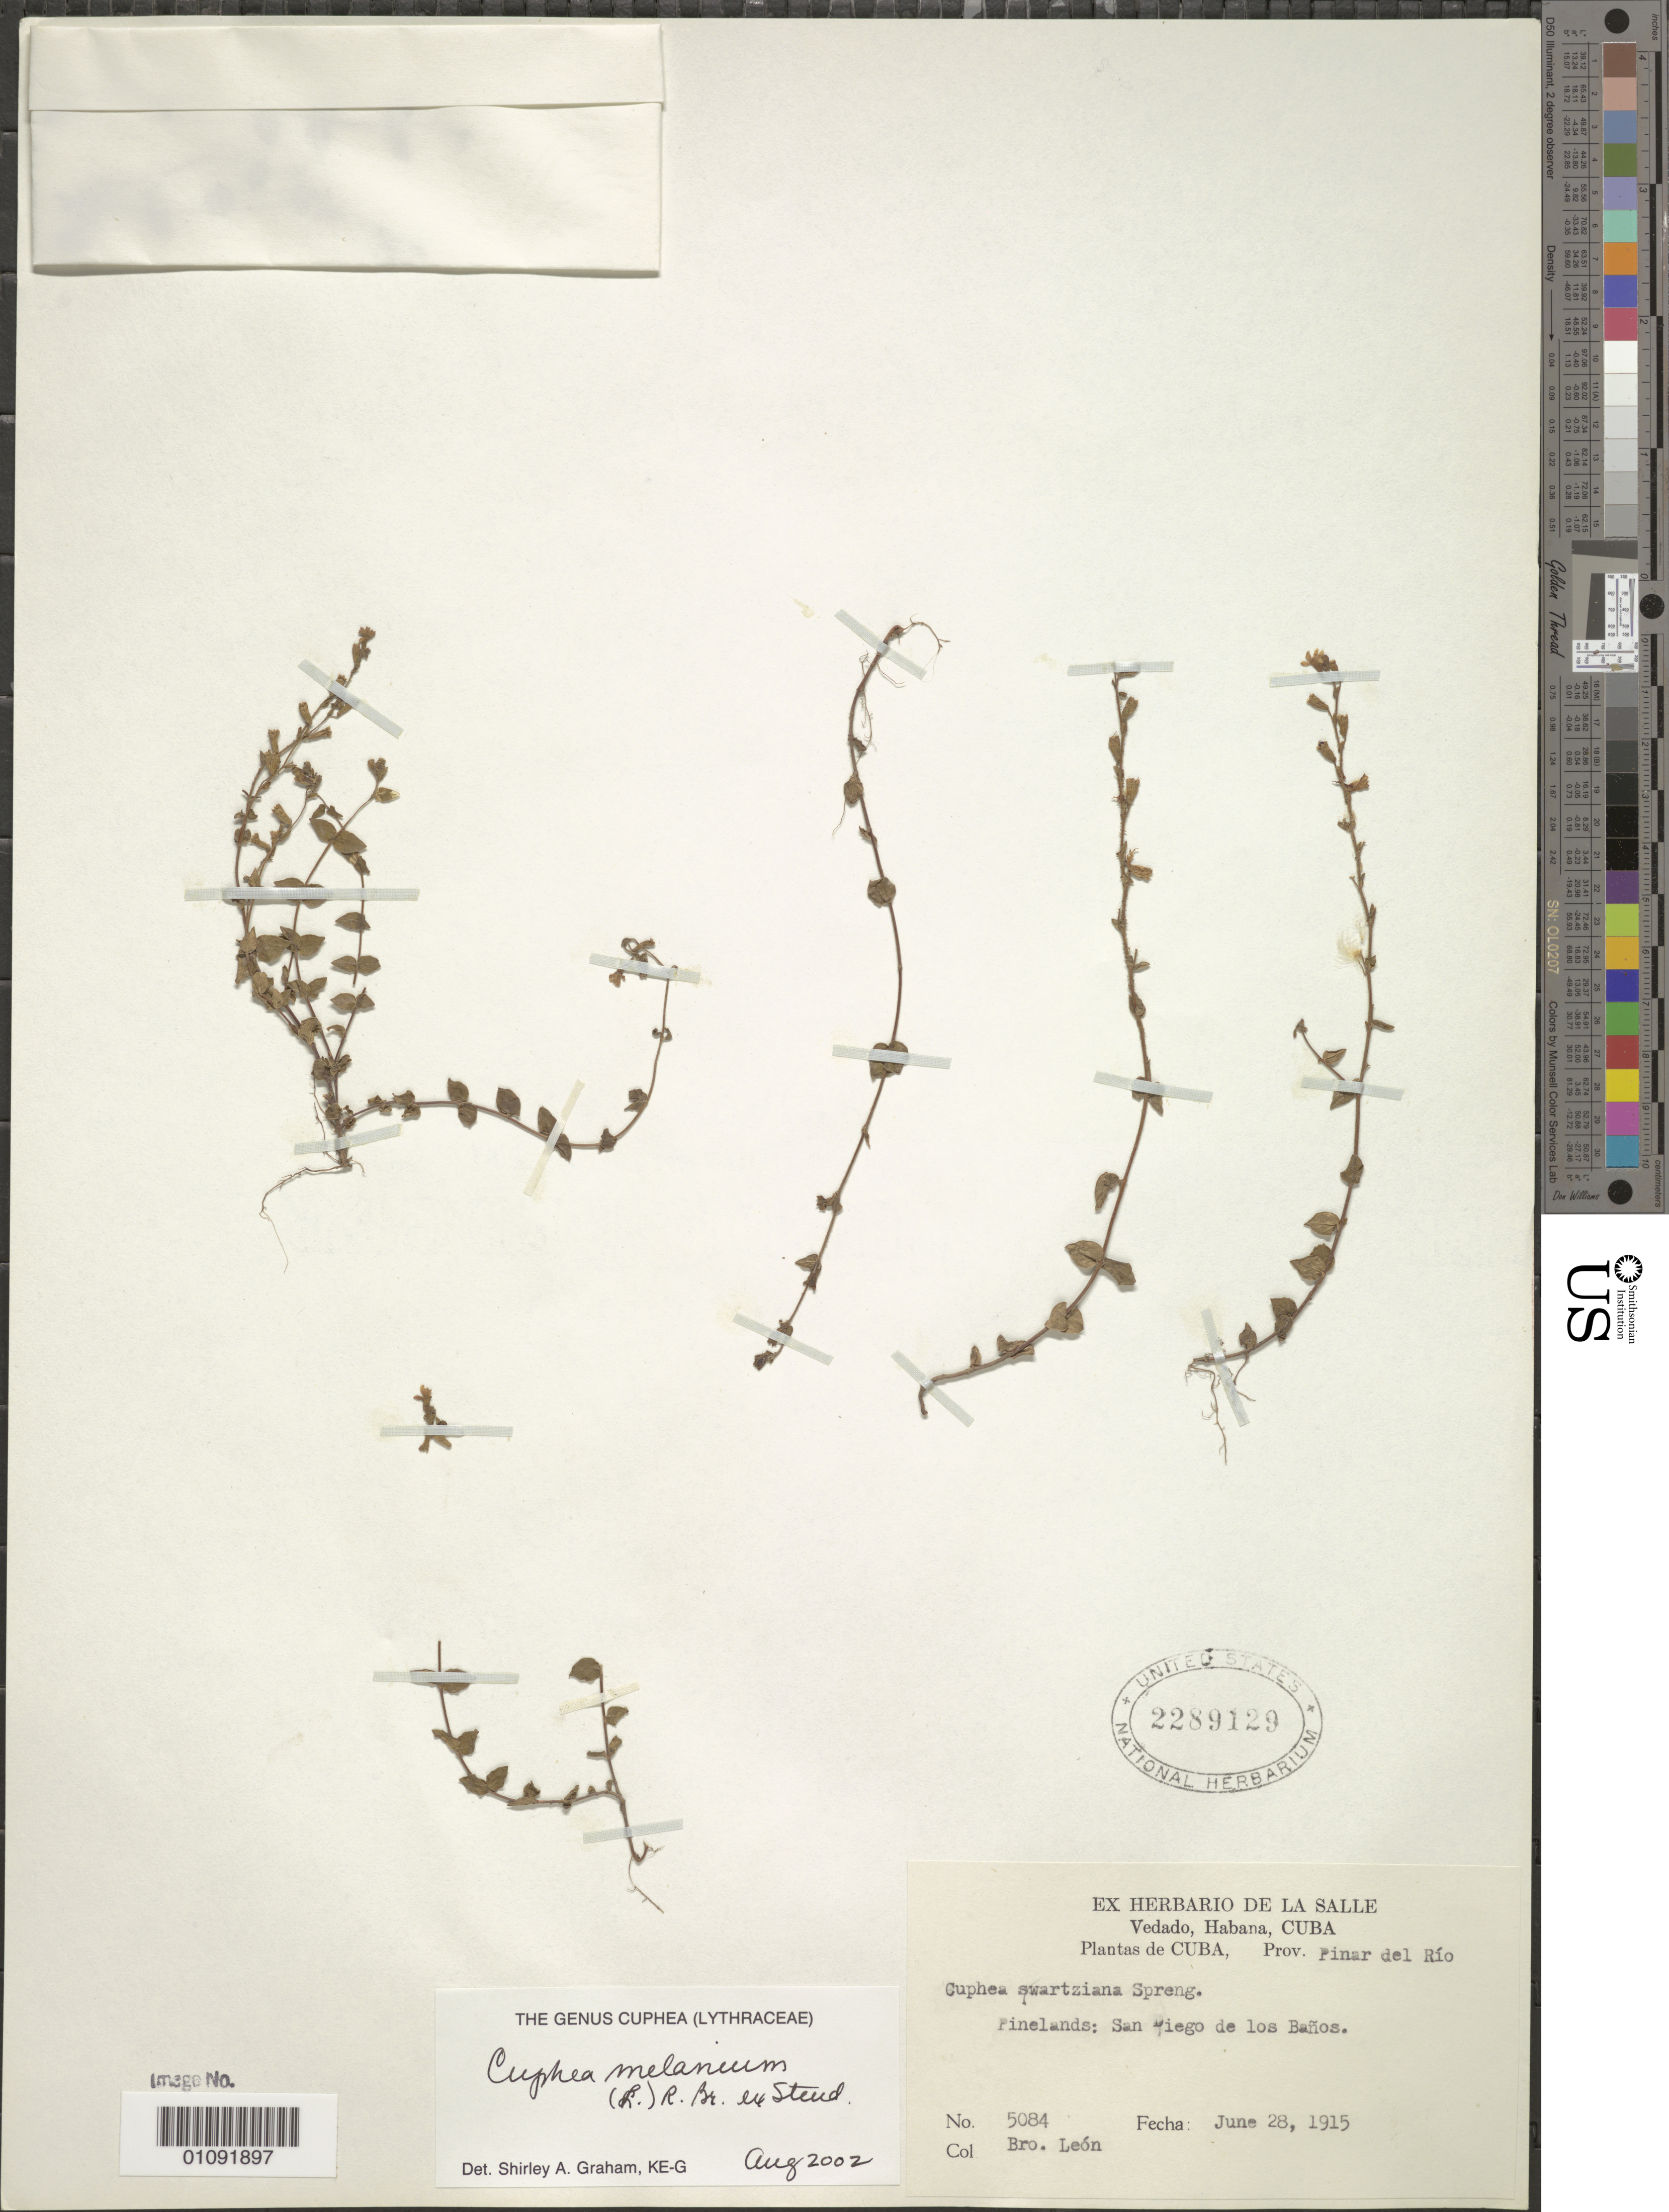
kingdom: Plantae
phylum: Tracheophyta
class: Magnoliopsida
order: Myrtales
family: Lythraceae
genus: Cuphea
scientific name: Cuphea melanium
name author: (L.) Cramer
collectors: Bro. León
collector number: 5084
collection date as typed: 28 Jun 1915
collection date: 1915-06-28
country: Cuba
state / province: Pinar del Rio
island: Cuba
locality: Pinar del Rio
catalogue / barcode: US 2289129